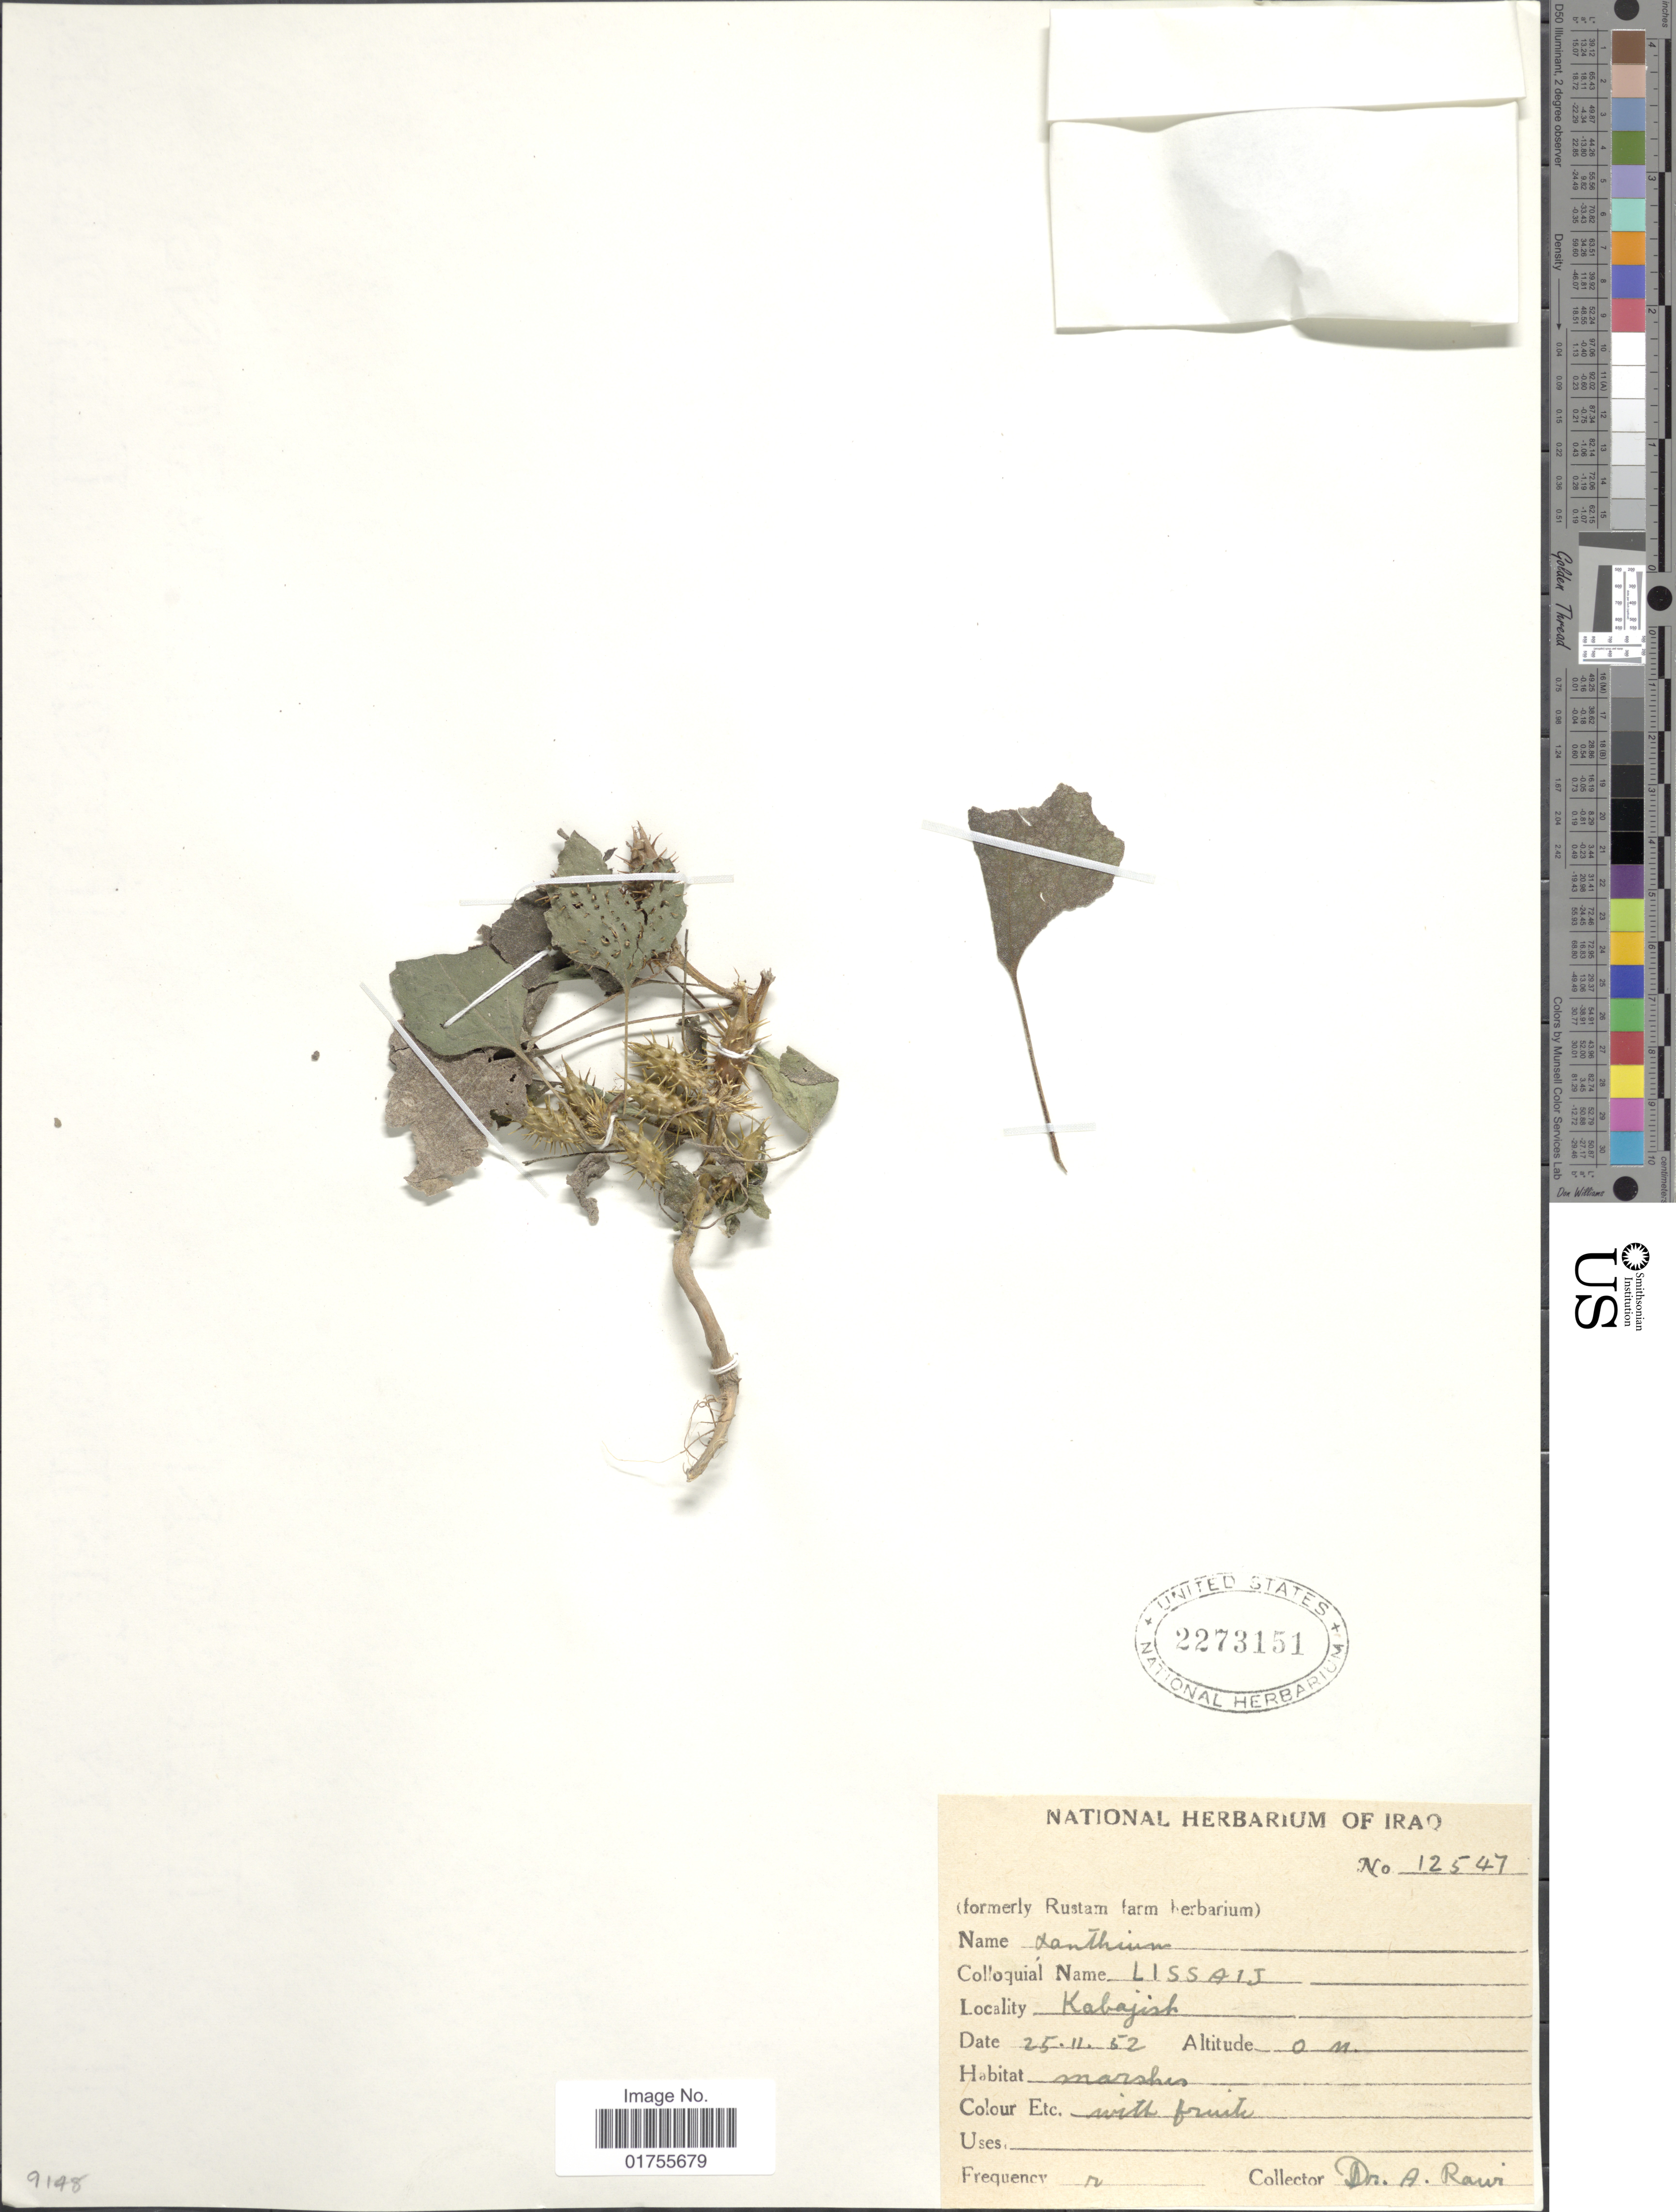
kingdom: Plantae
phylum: Tracheophyta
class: Magnoliopsida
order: Asterales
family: Asteraceae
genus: Xanthium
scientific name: Xanthium sp.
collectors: A. Rawi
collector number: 12547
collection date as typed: Transcribed d/m/y: 25/11/52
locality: Kabajish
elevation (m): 0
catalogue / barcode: US 2273151